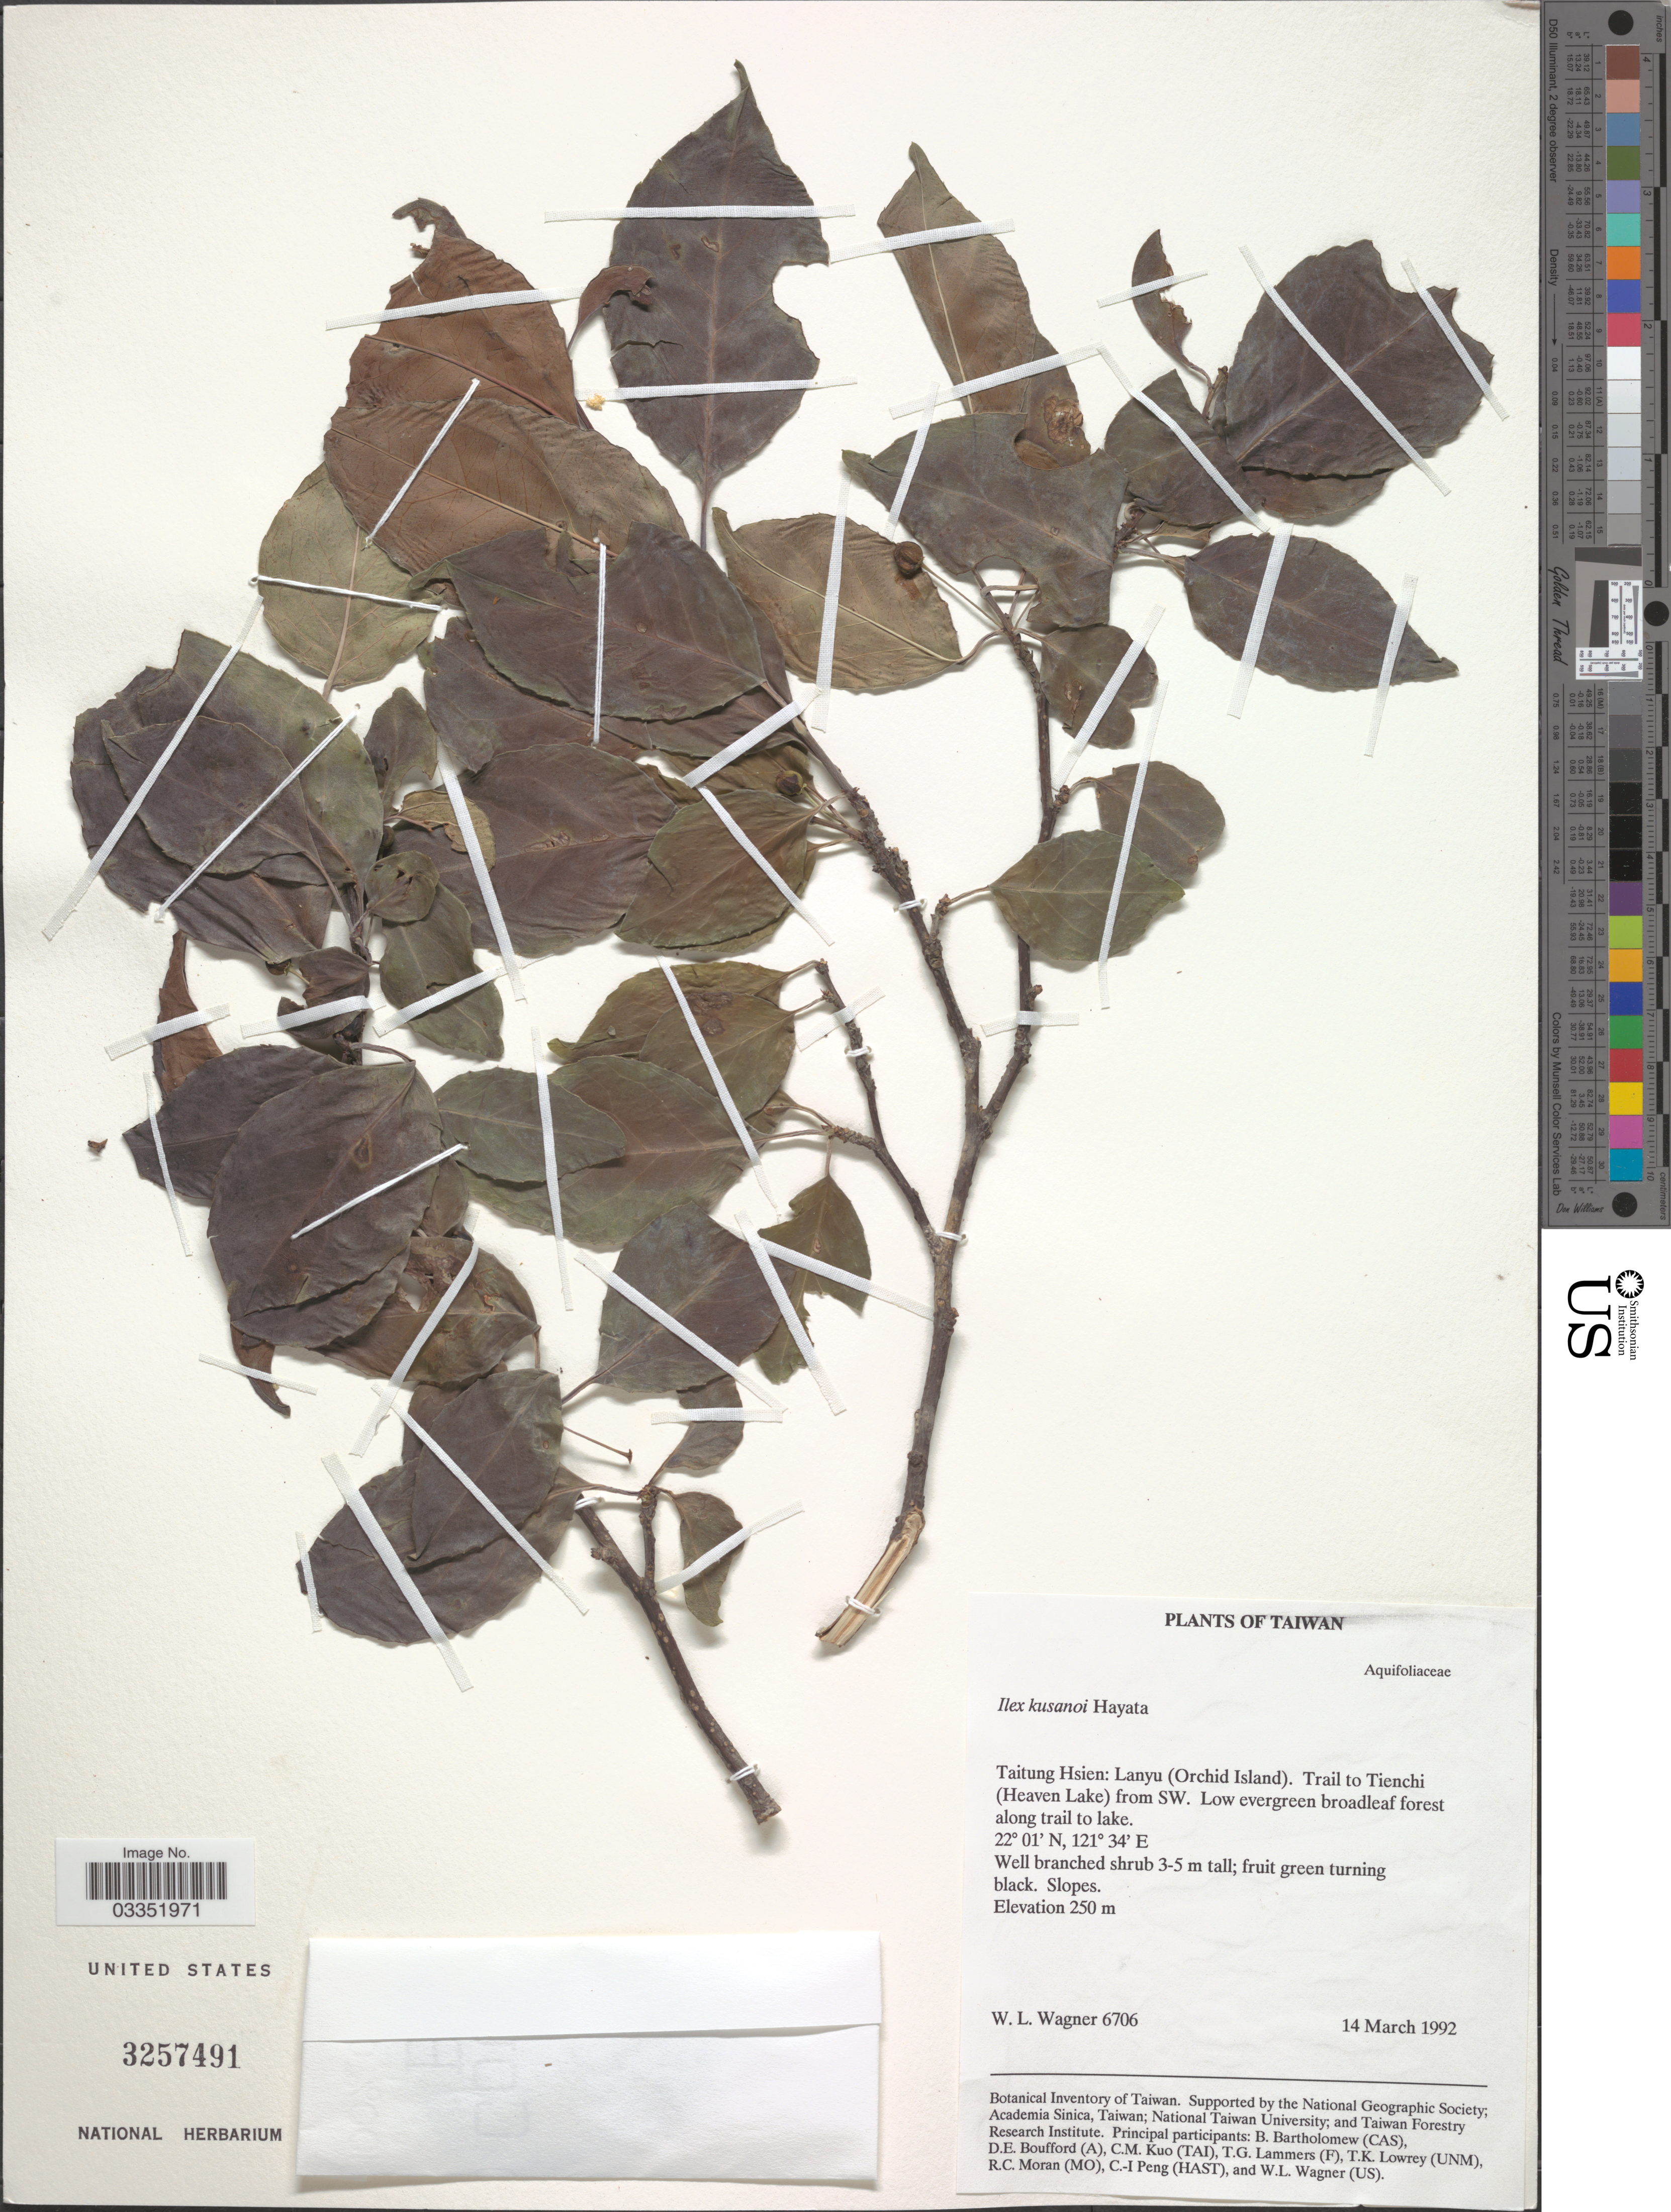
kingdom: Plantae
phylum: Tracheophyta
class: Magnoliopsida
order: Aquifoliales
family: Aquifoliaceae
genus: Ilex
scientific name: Ilex kusanoi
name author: Hayata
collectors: W. L. Wagner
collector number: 6706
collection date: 1992-03-14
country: Taiwan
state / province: Taitung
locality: Taitung Hsien: Lanyu (Orchid Island). Trail to Tienchi (Heaven Lake) from SW.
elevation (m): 250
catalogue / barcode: US 3257491